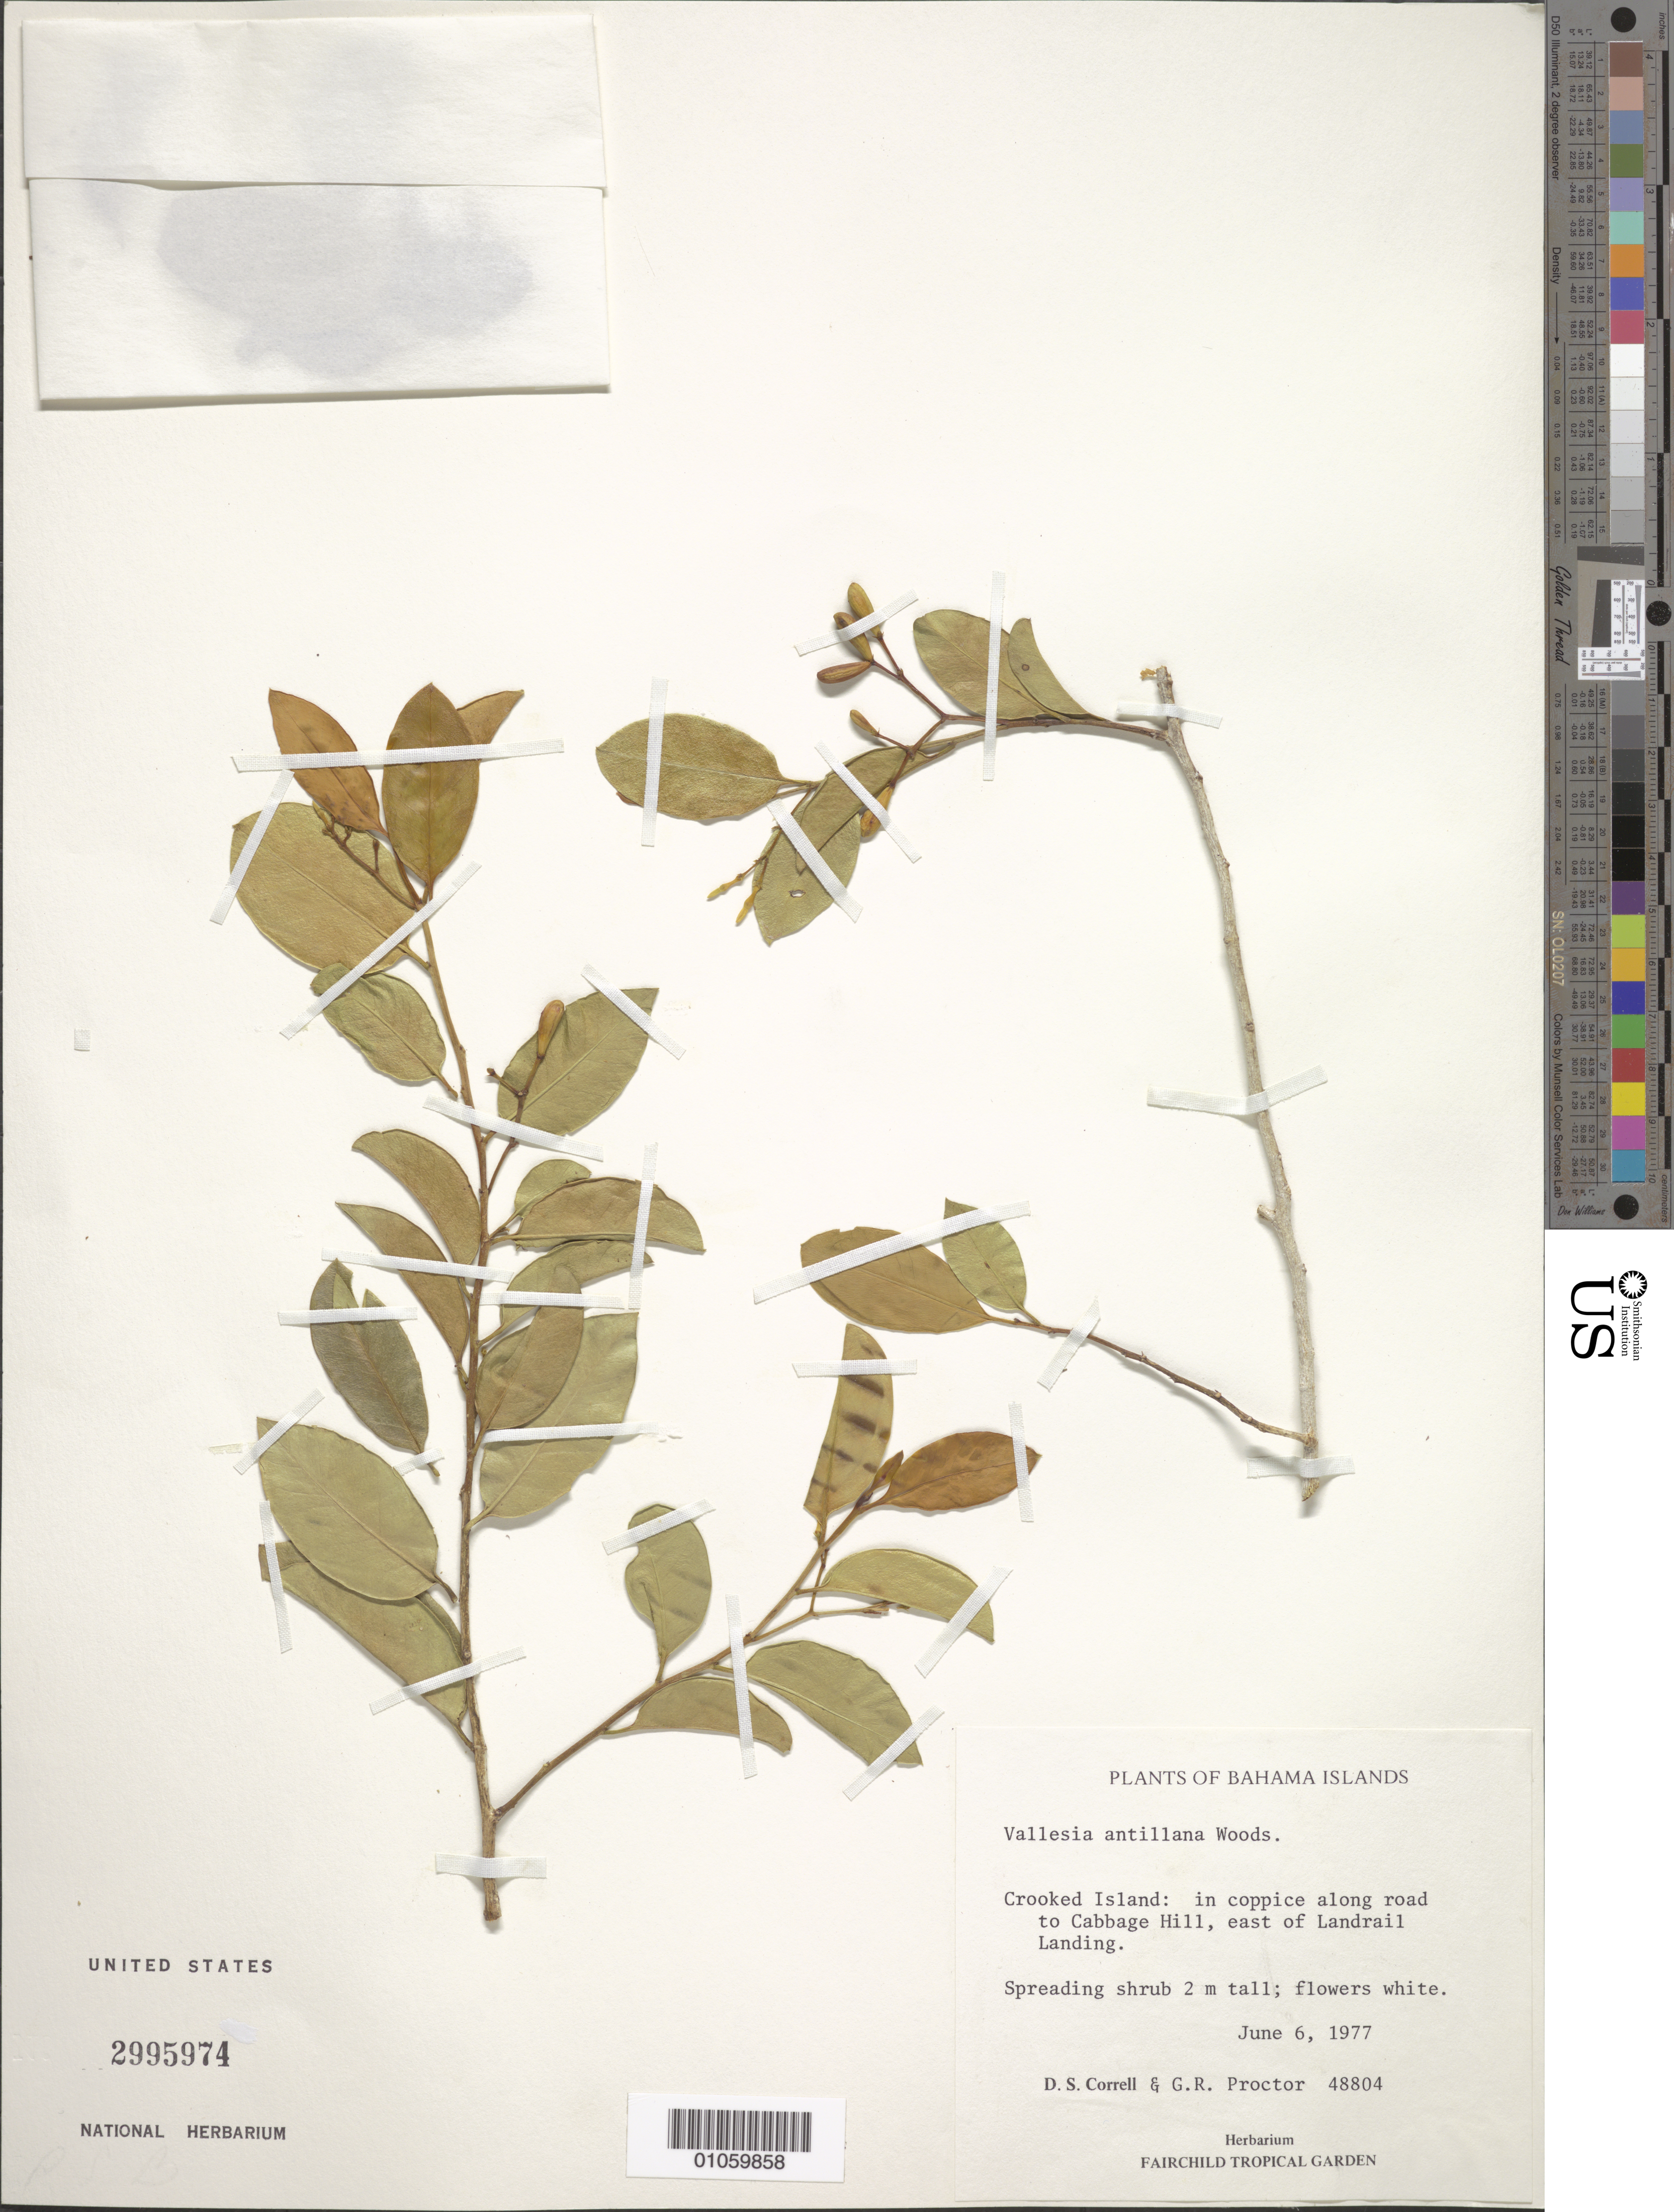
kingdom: Plantae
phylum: Tracheophyta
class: Magnoliopsida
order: Gentianales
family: Apocynaceae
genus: Vallesia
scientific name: Vallesia antillana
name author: Woodson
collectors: D. S. Correll & G. R. Proctor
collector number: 48804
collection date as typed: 06 Jun 1977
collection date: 1977-06-06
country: Bahamas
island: Crooked I.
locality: Along road to Cabbage Hill, east of Landrail Landing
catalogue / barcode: US 2995974